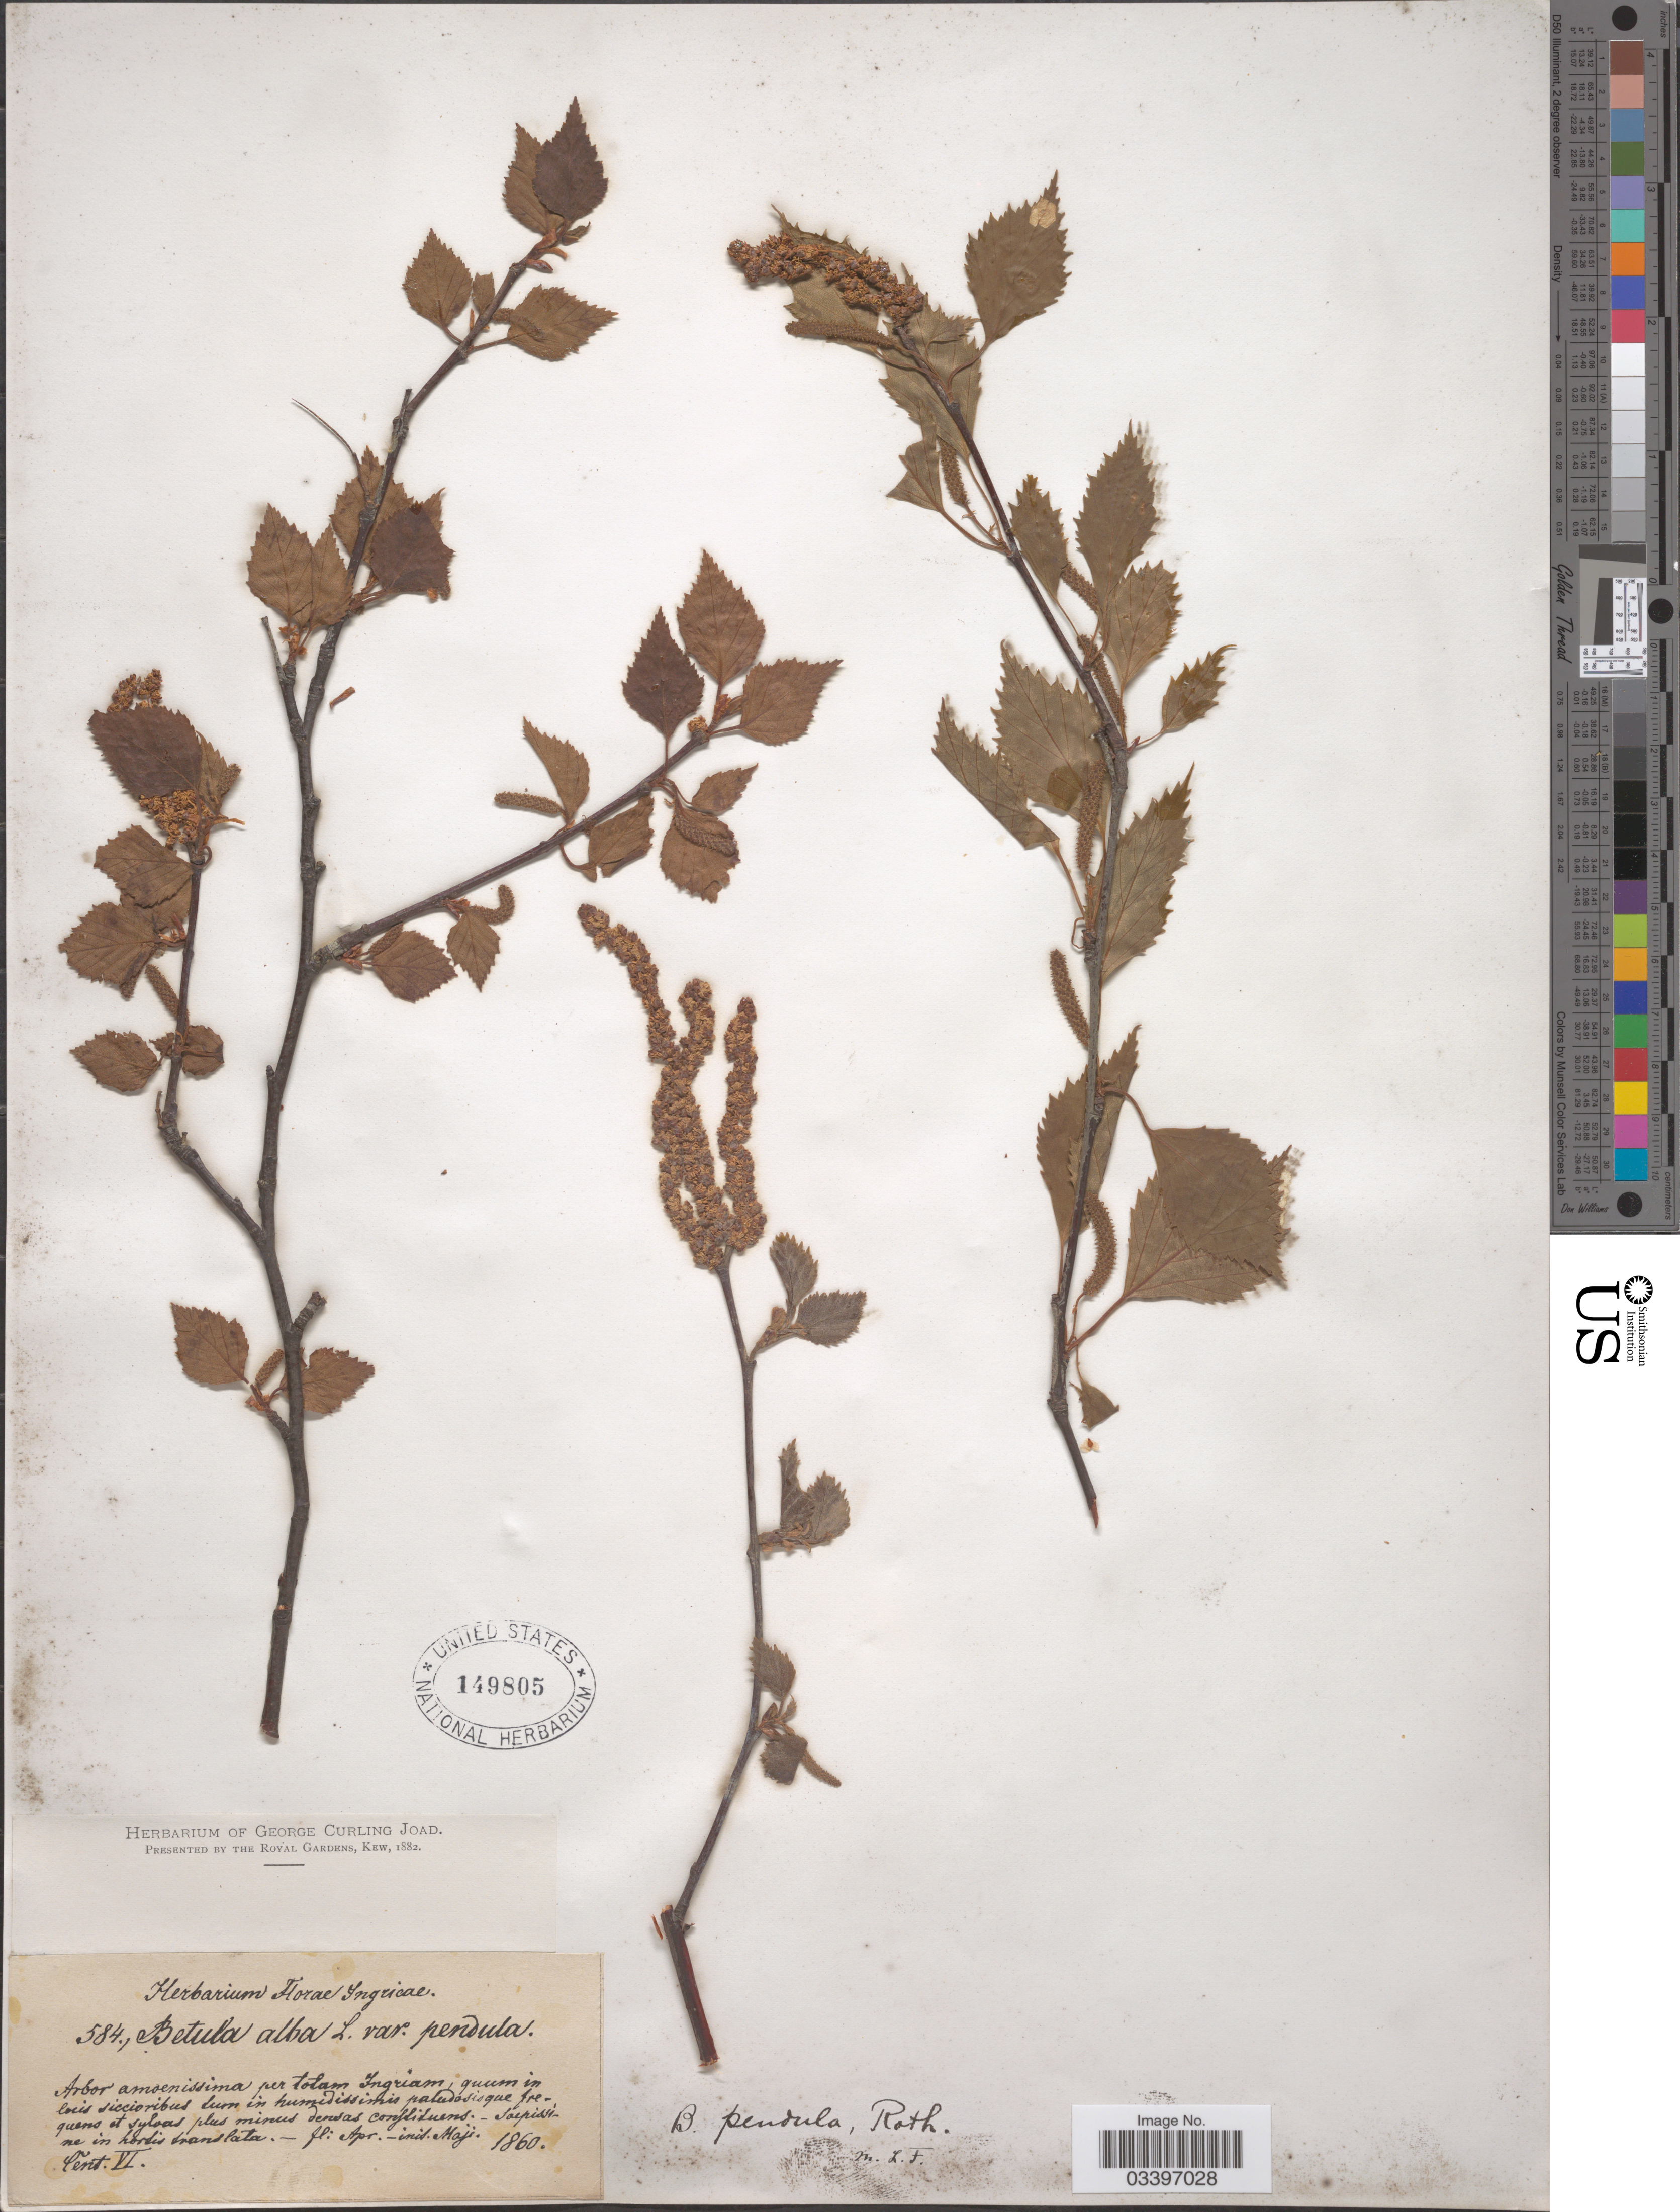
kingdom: Plantae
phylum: Tracheophyta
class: Magnoliopsida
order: Fagales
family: Betulaceae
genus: Betula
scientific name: Betula pendula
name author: Roth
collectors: ex herb. Florae Ingricae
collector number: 584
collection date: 1860-04/1860-05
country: Finland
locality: Arbor amoenissima per tolam Ingriam.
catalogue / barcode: US 149805